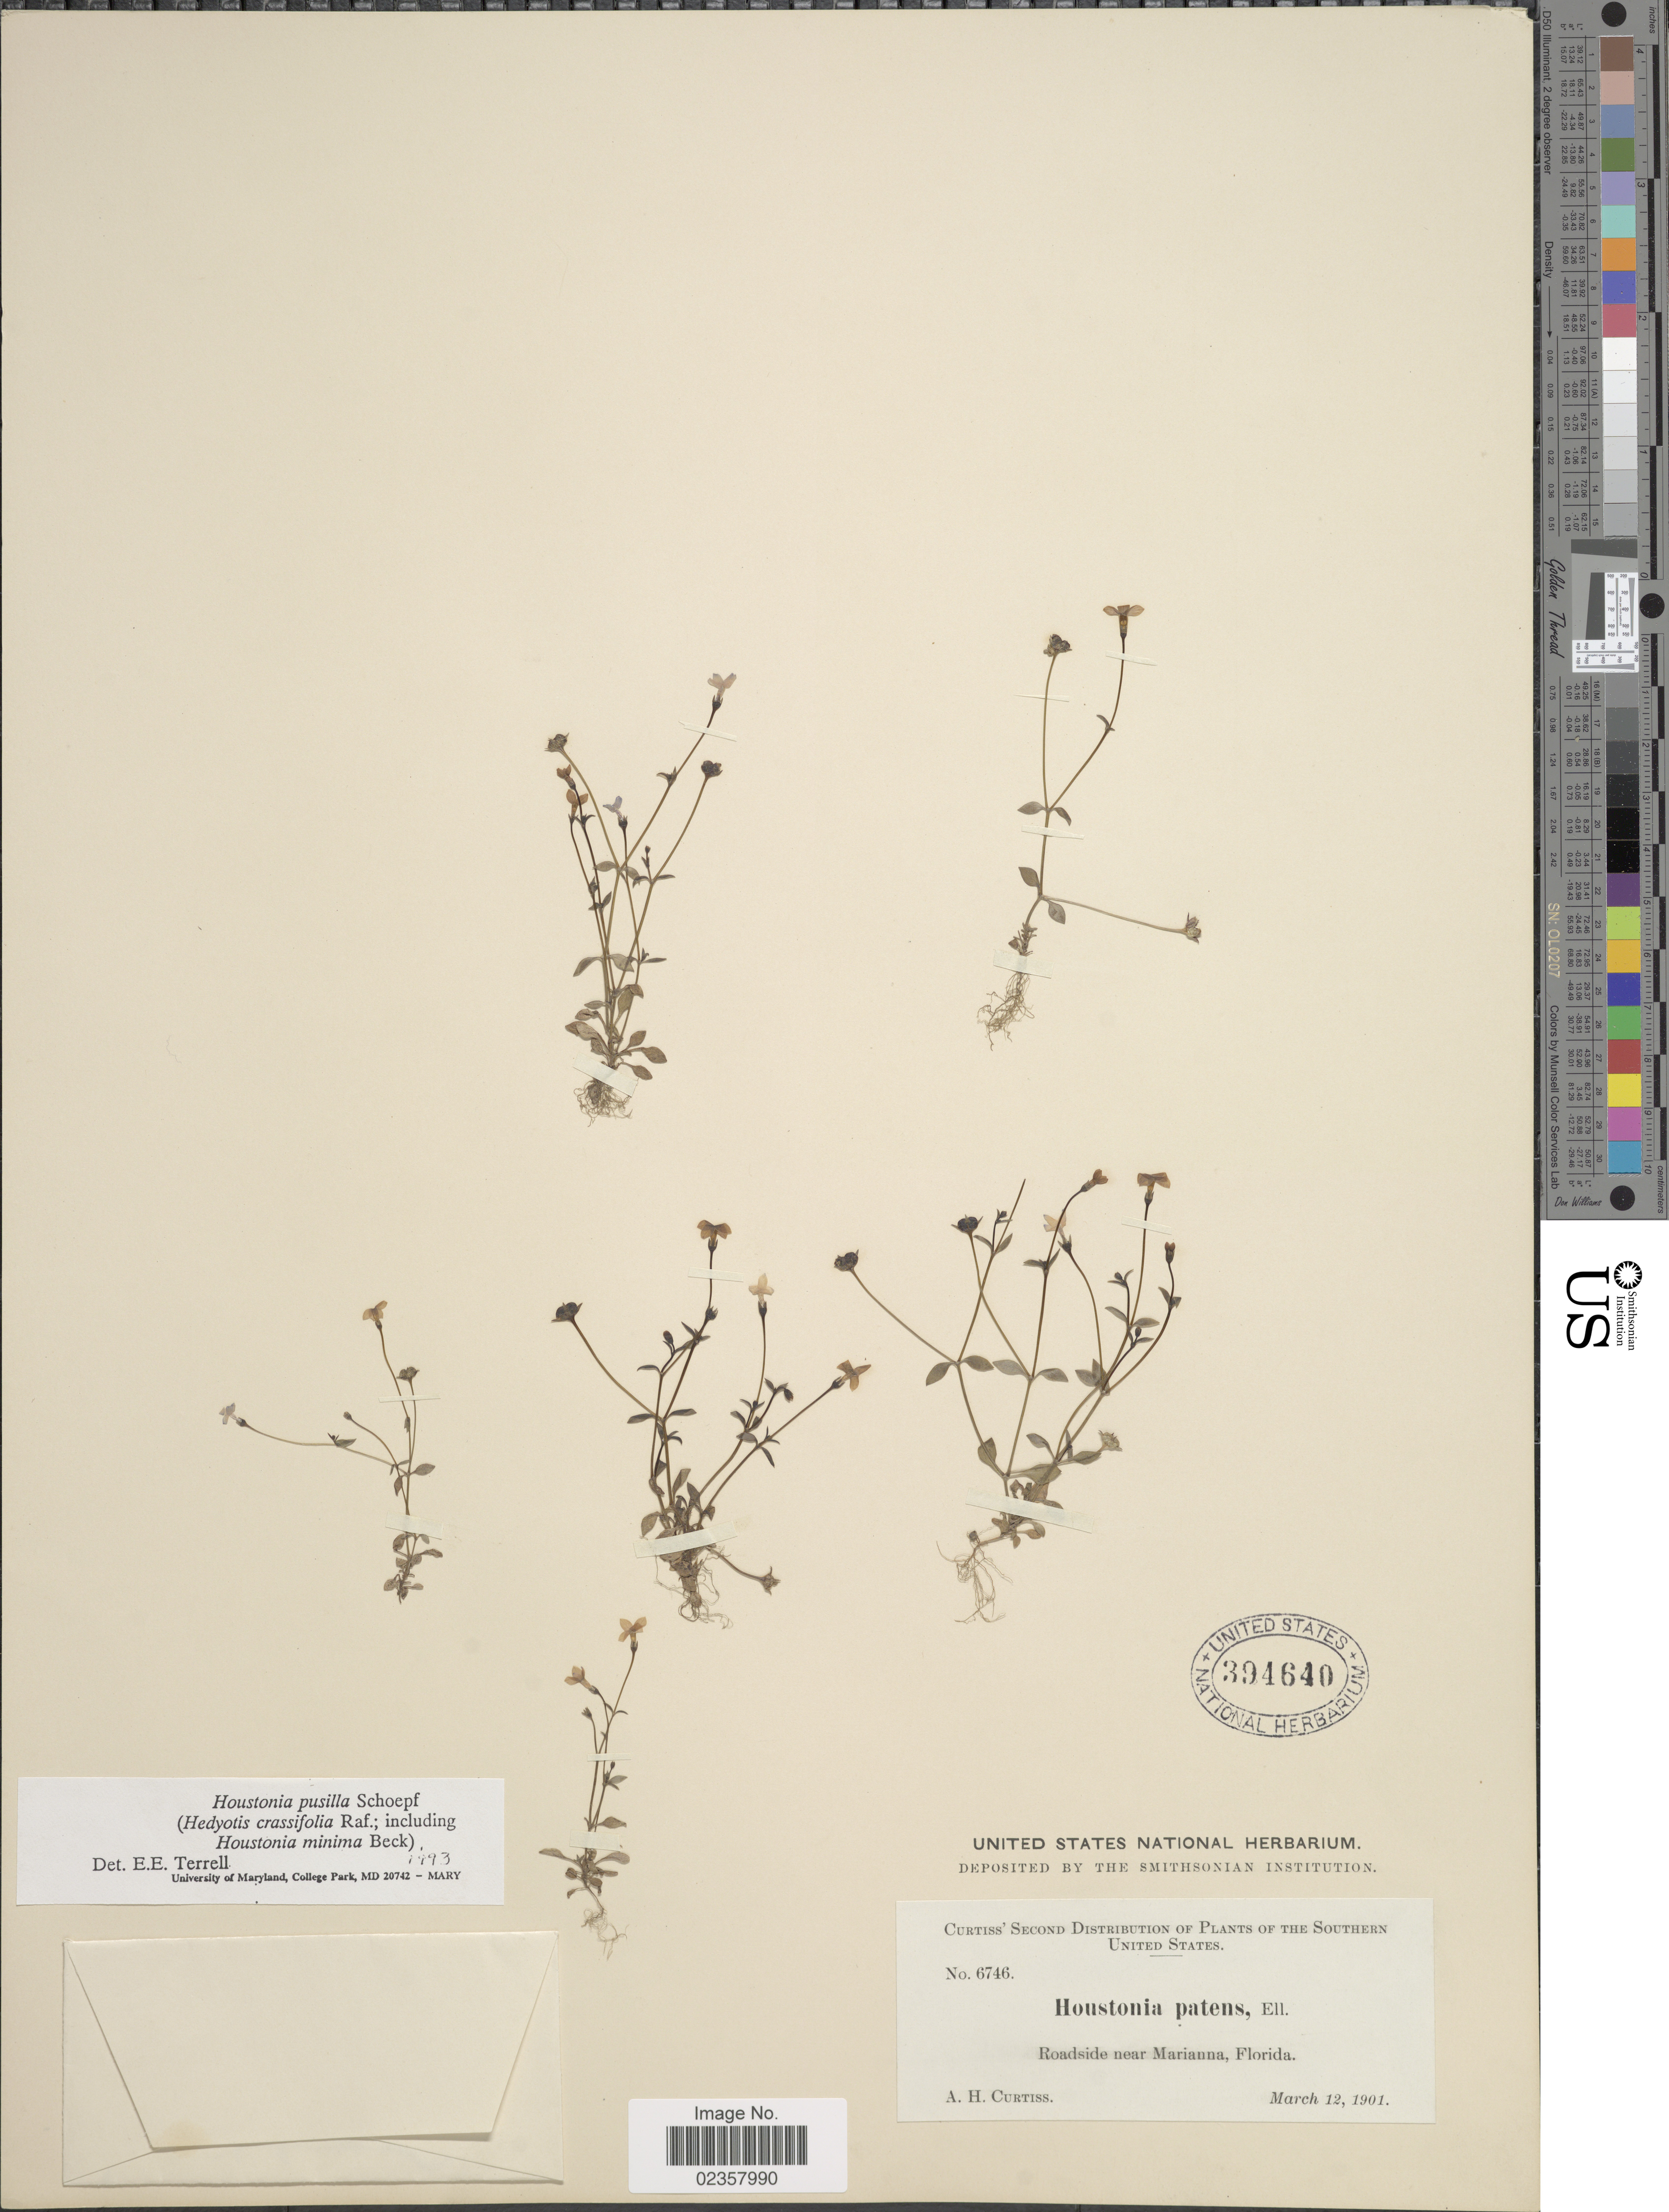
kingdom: Plantae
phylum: Tracheophyta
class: Magnoliopsida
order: Gentianales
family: Rubiaceae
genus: Houstonia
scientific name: Houstonia pusilla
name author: Schoepf.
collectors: A. H. Curtiss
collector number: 6746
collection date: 1901-03-12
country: United States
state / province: Florida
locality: Roadside near Marianna, Florida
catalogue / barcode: US 394640